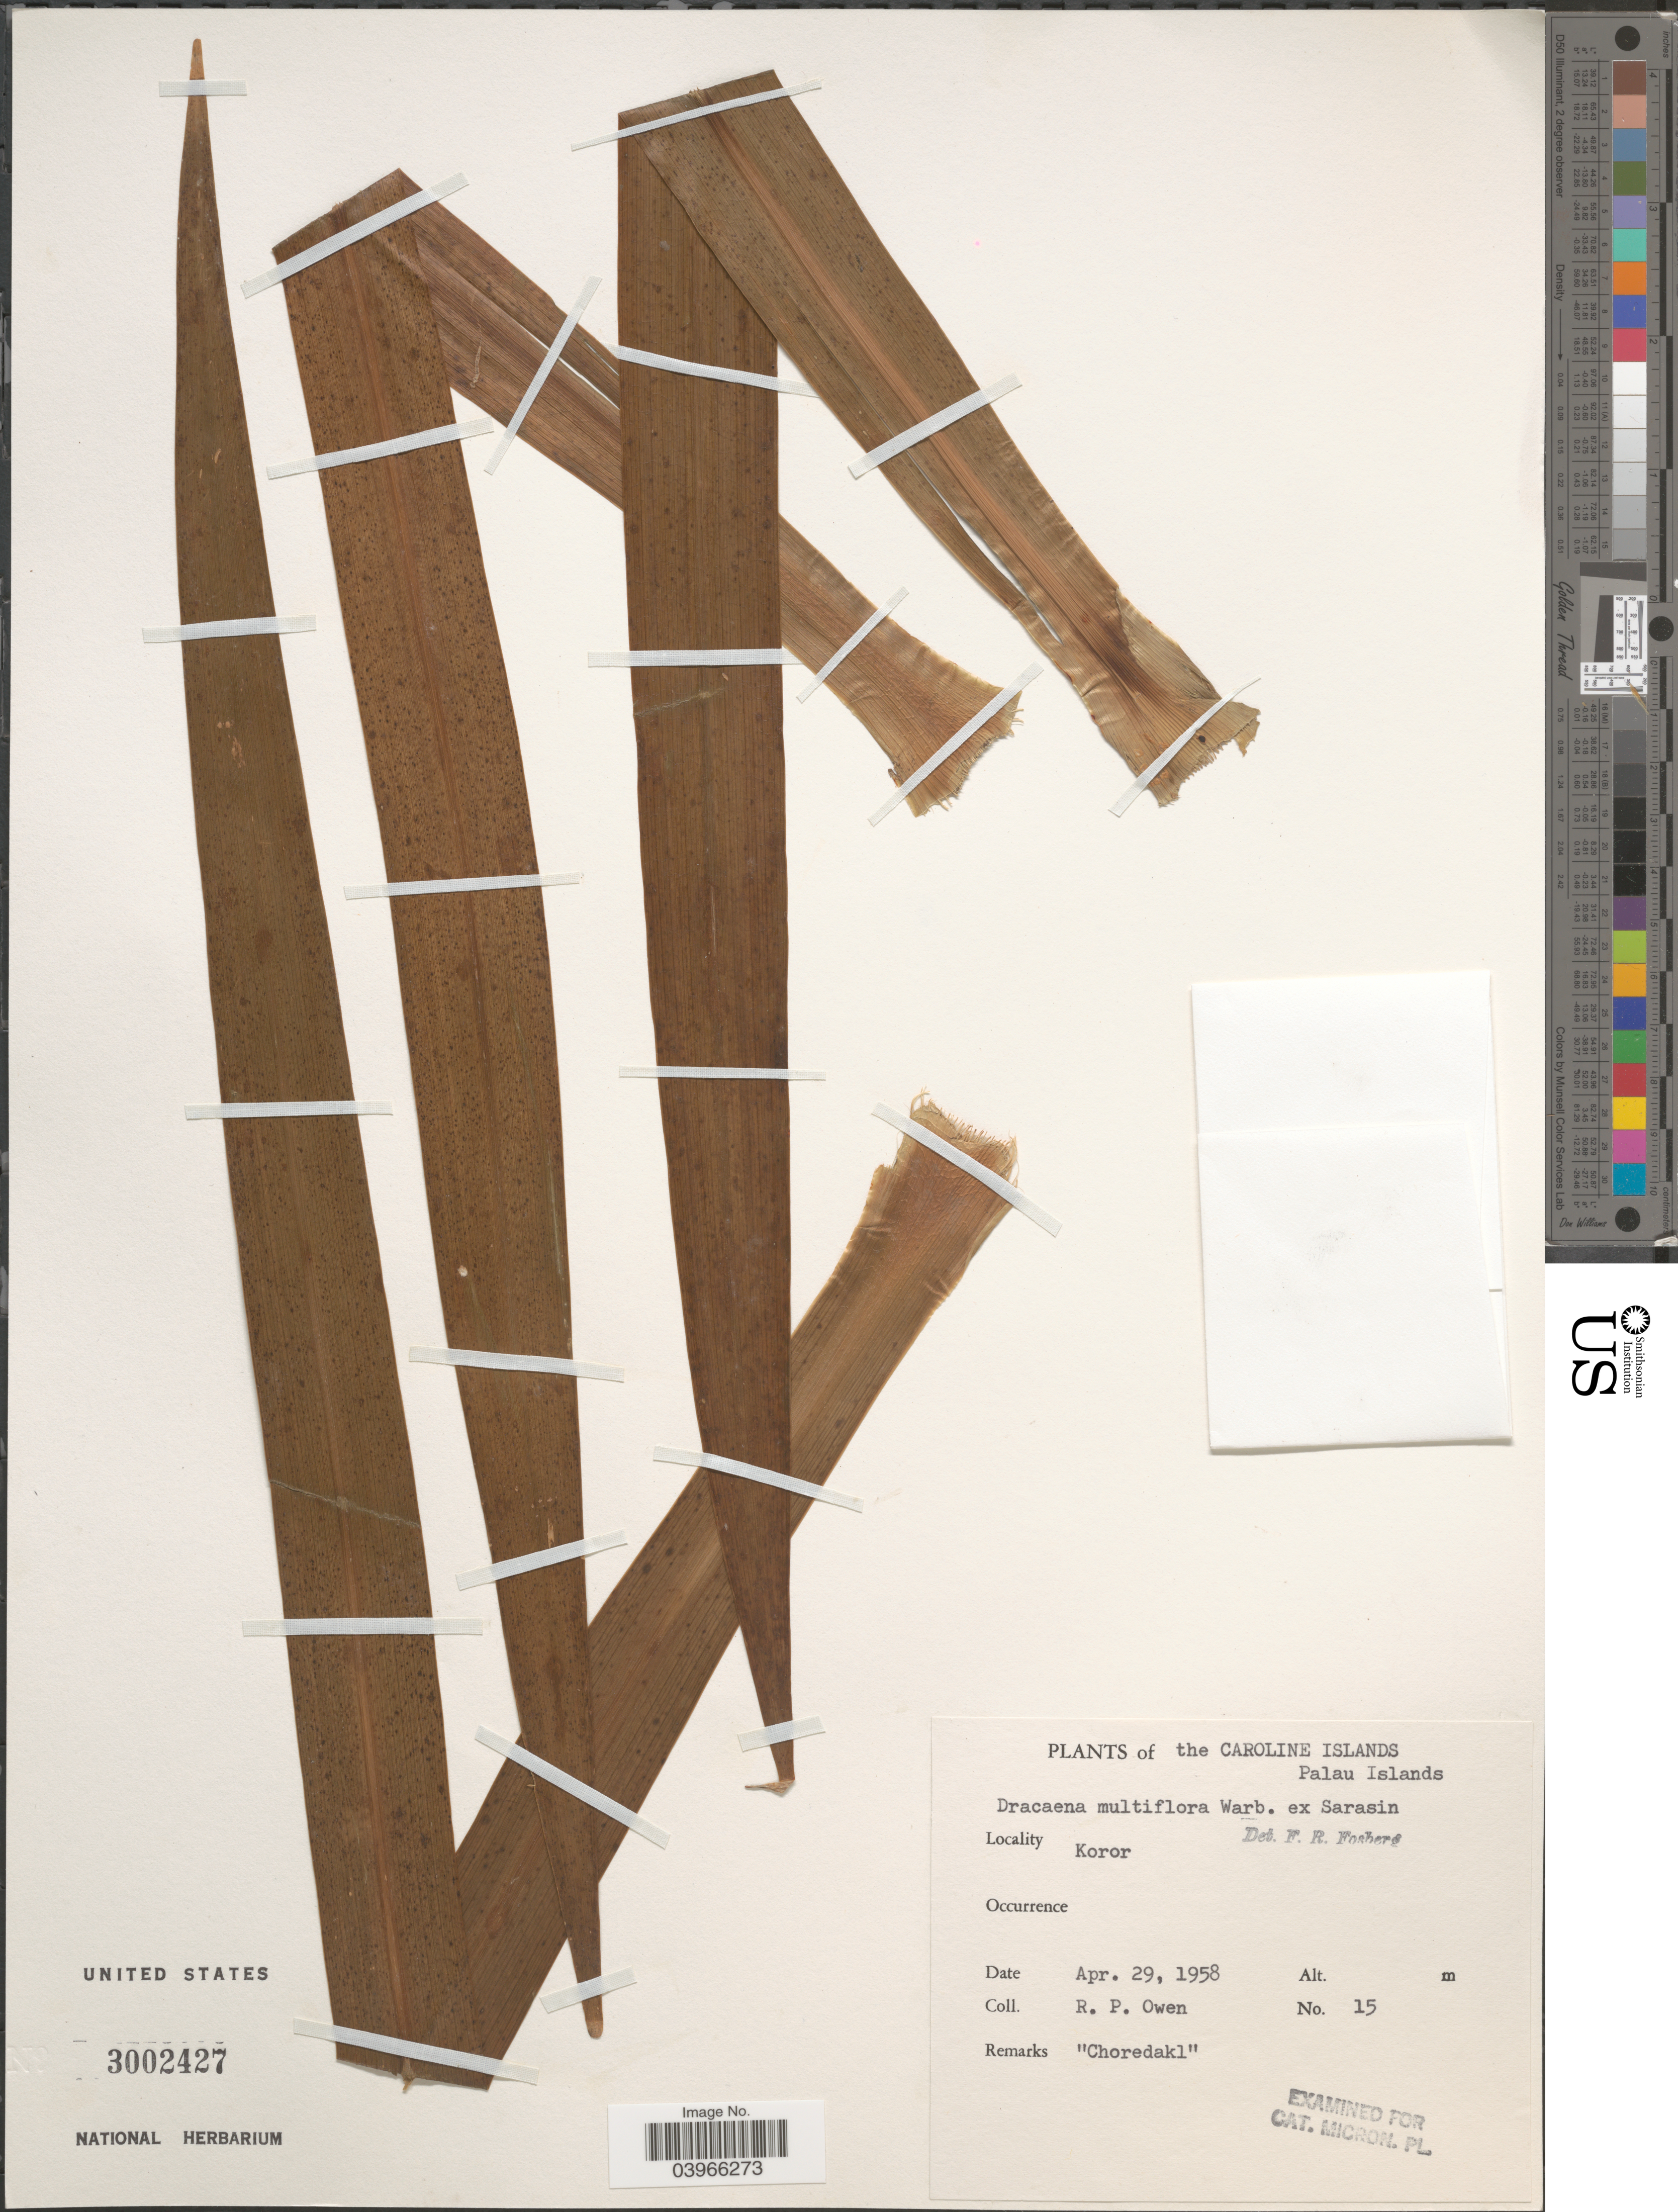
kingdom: Plantae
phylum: Tracheophyta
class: Liliopsida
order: Asparagales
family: Asparagaceae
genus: Dracaena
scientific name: Dracaena multiflora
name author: Warb. ex Sarasin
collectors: R. Owen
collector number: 15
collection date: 1958-04-29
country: Palau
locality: Caroline Islands. Palau Islands. Koror.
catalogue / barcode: US 3002427